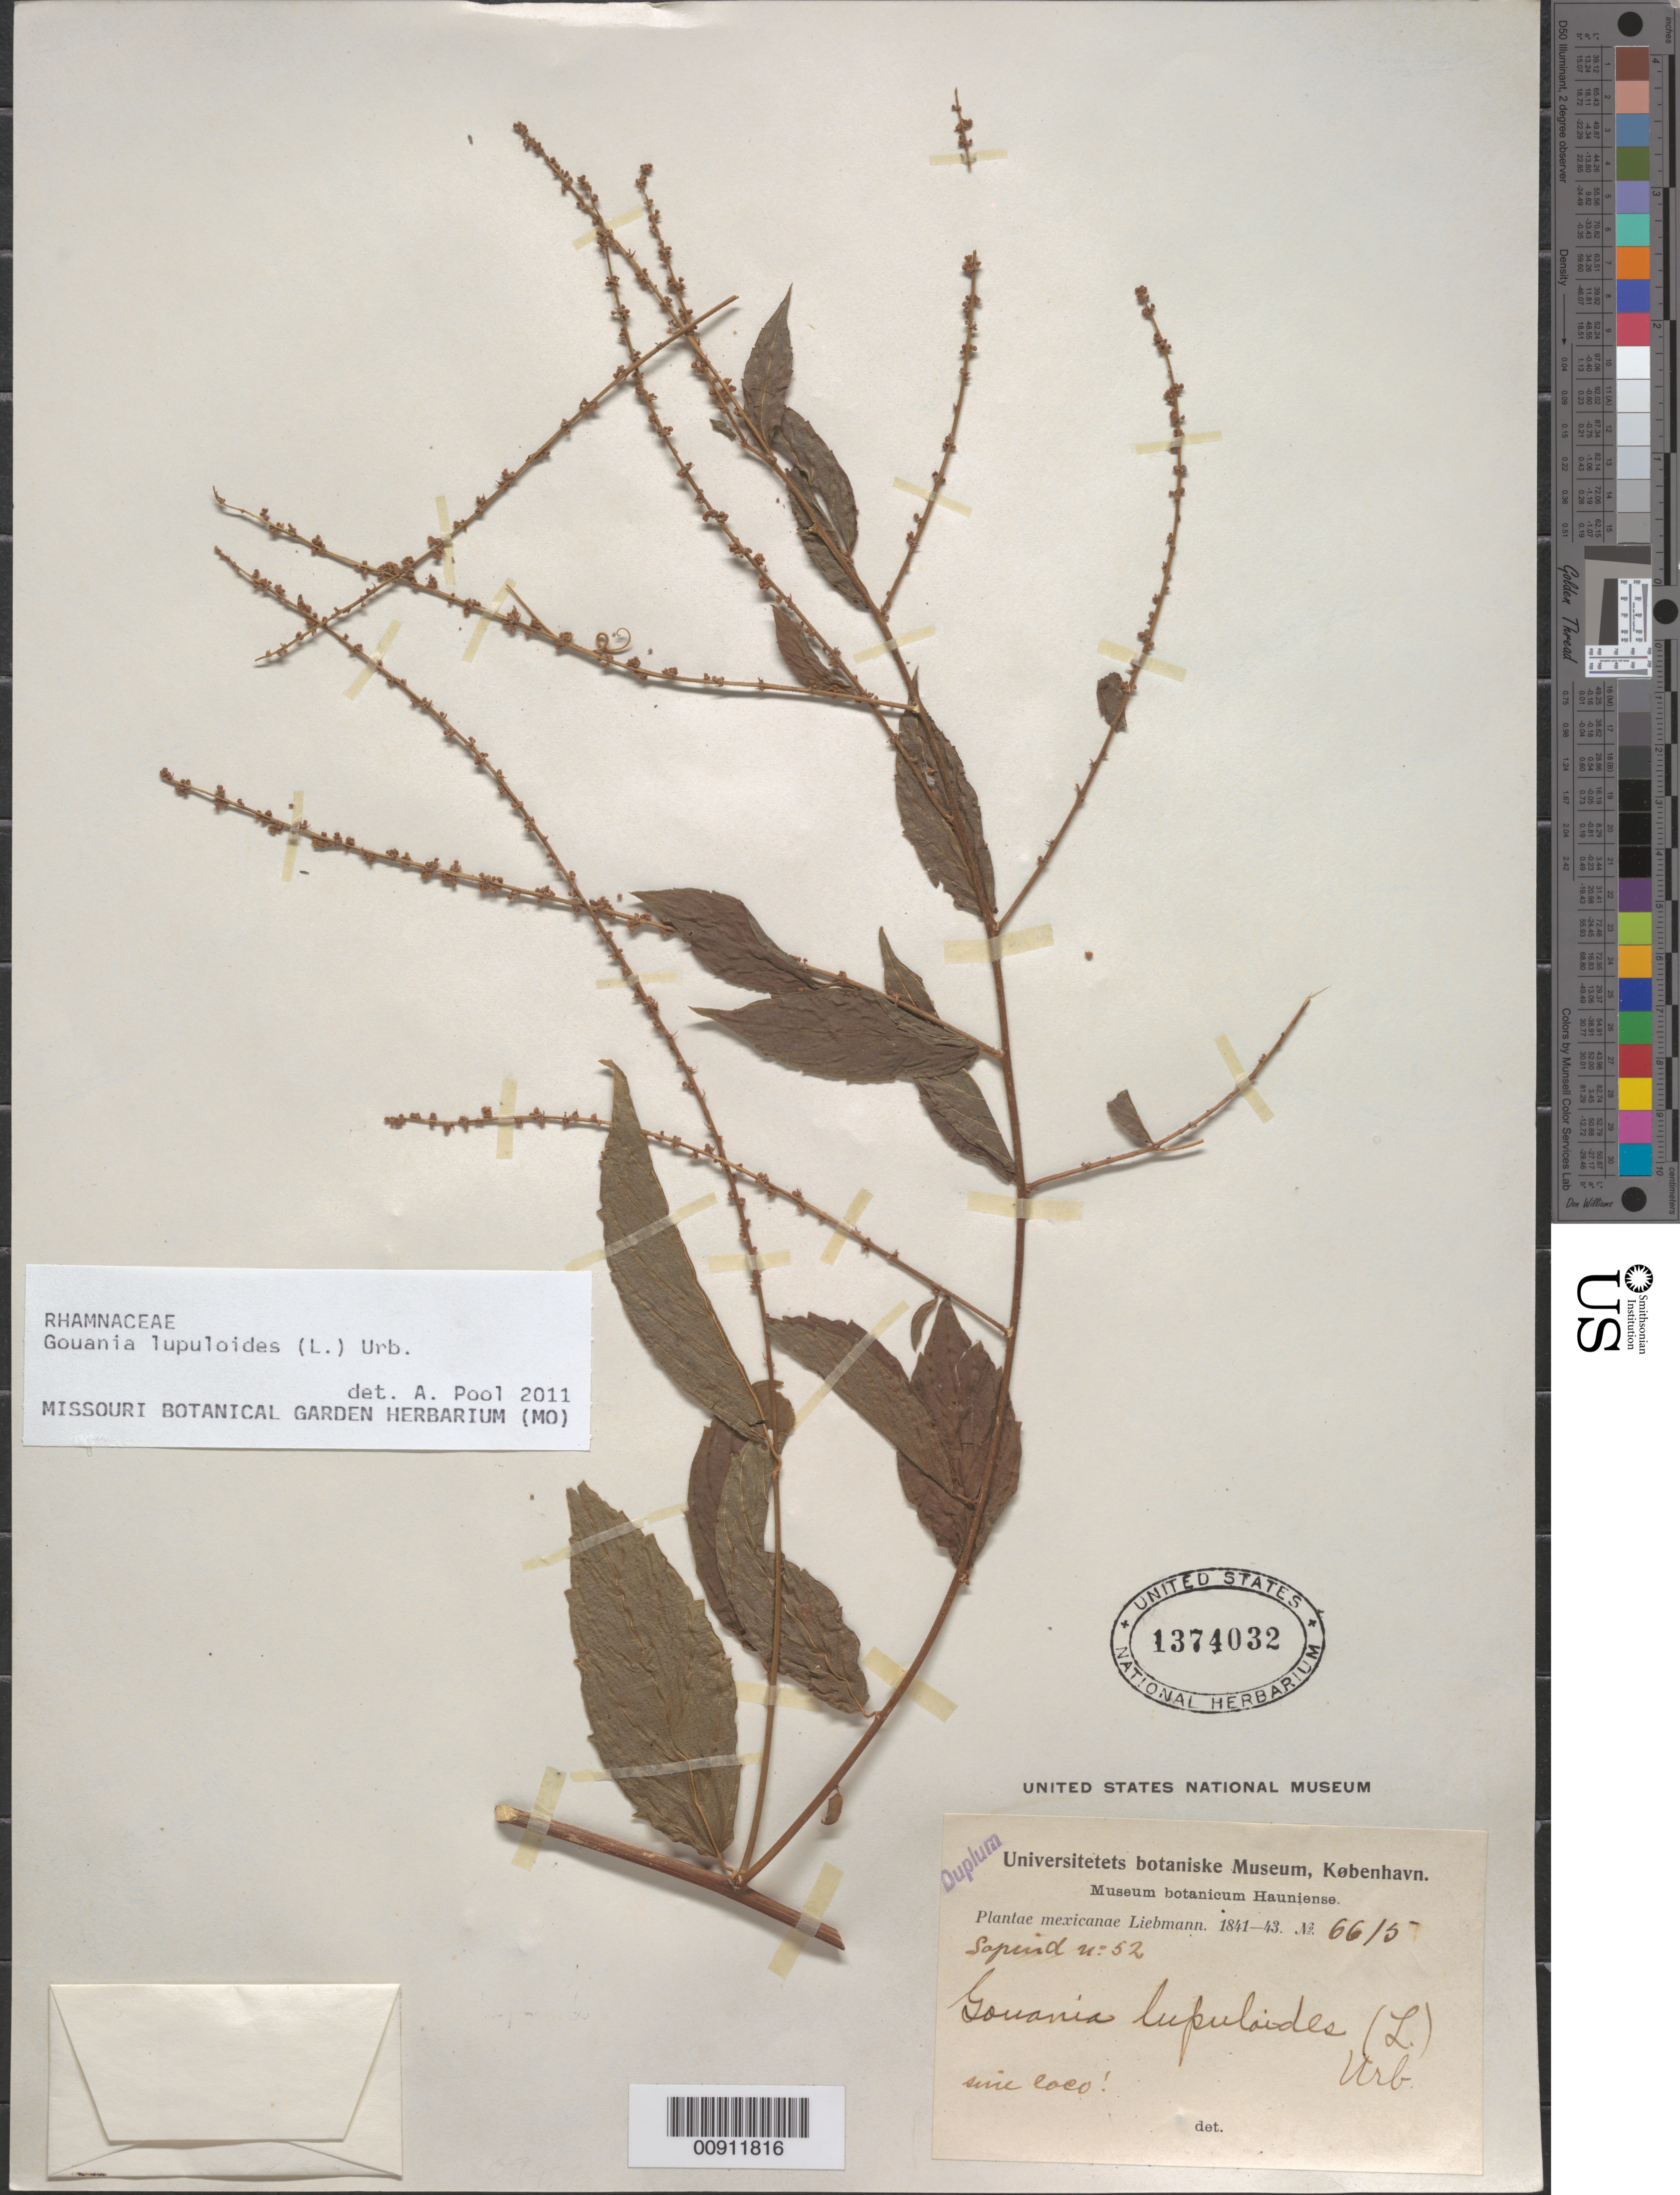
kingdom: Plantae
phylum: Tracheophyta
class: Magnoliopsida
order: Rosales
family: Rhamnaceae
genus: Gouania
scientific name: Gouania lupuloides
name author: (L.) Urb.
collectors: F. M. Liebmann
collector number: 6615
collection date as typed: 1841 to -- --- 1843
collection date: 1841/1843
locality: Mexico.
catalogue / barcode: US 1374032